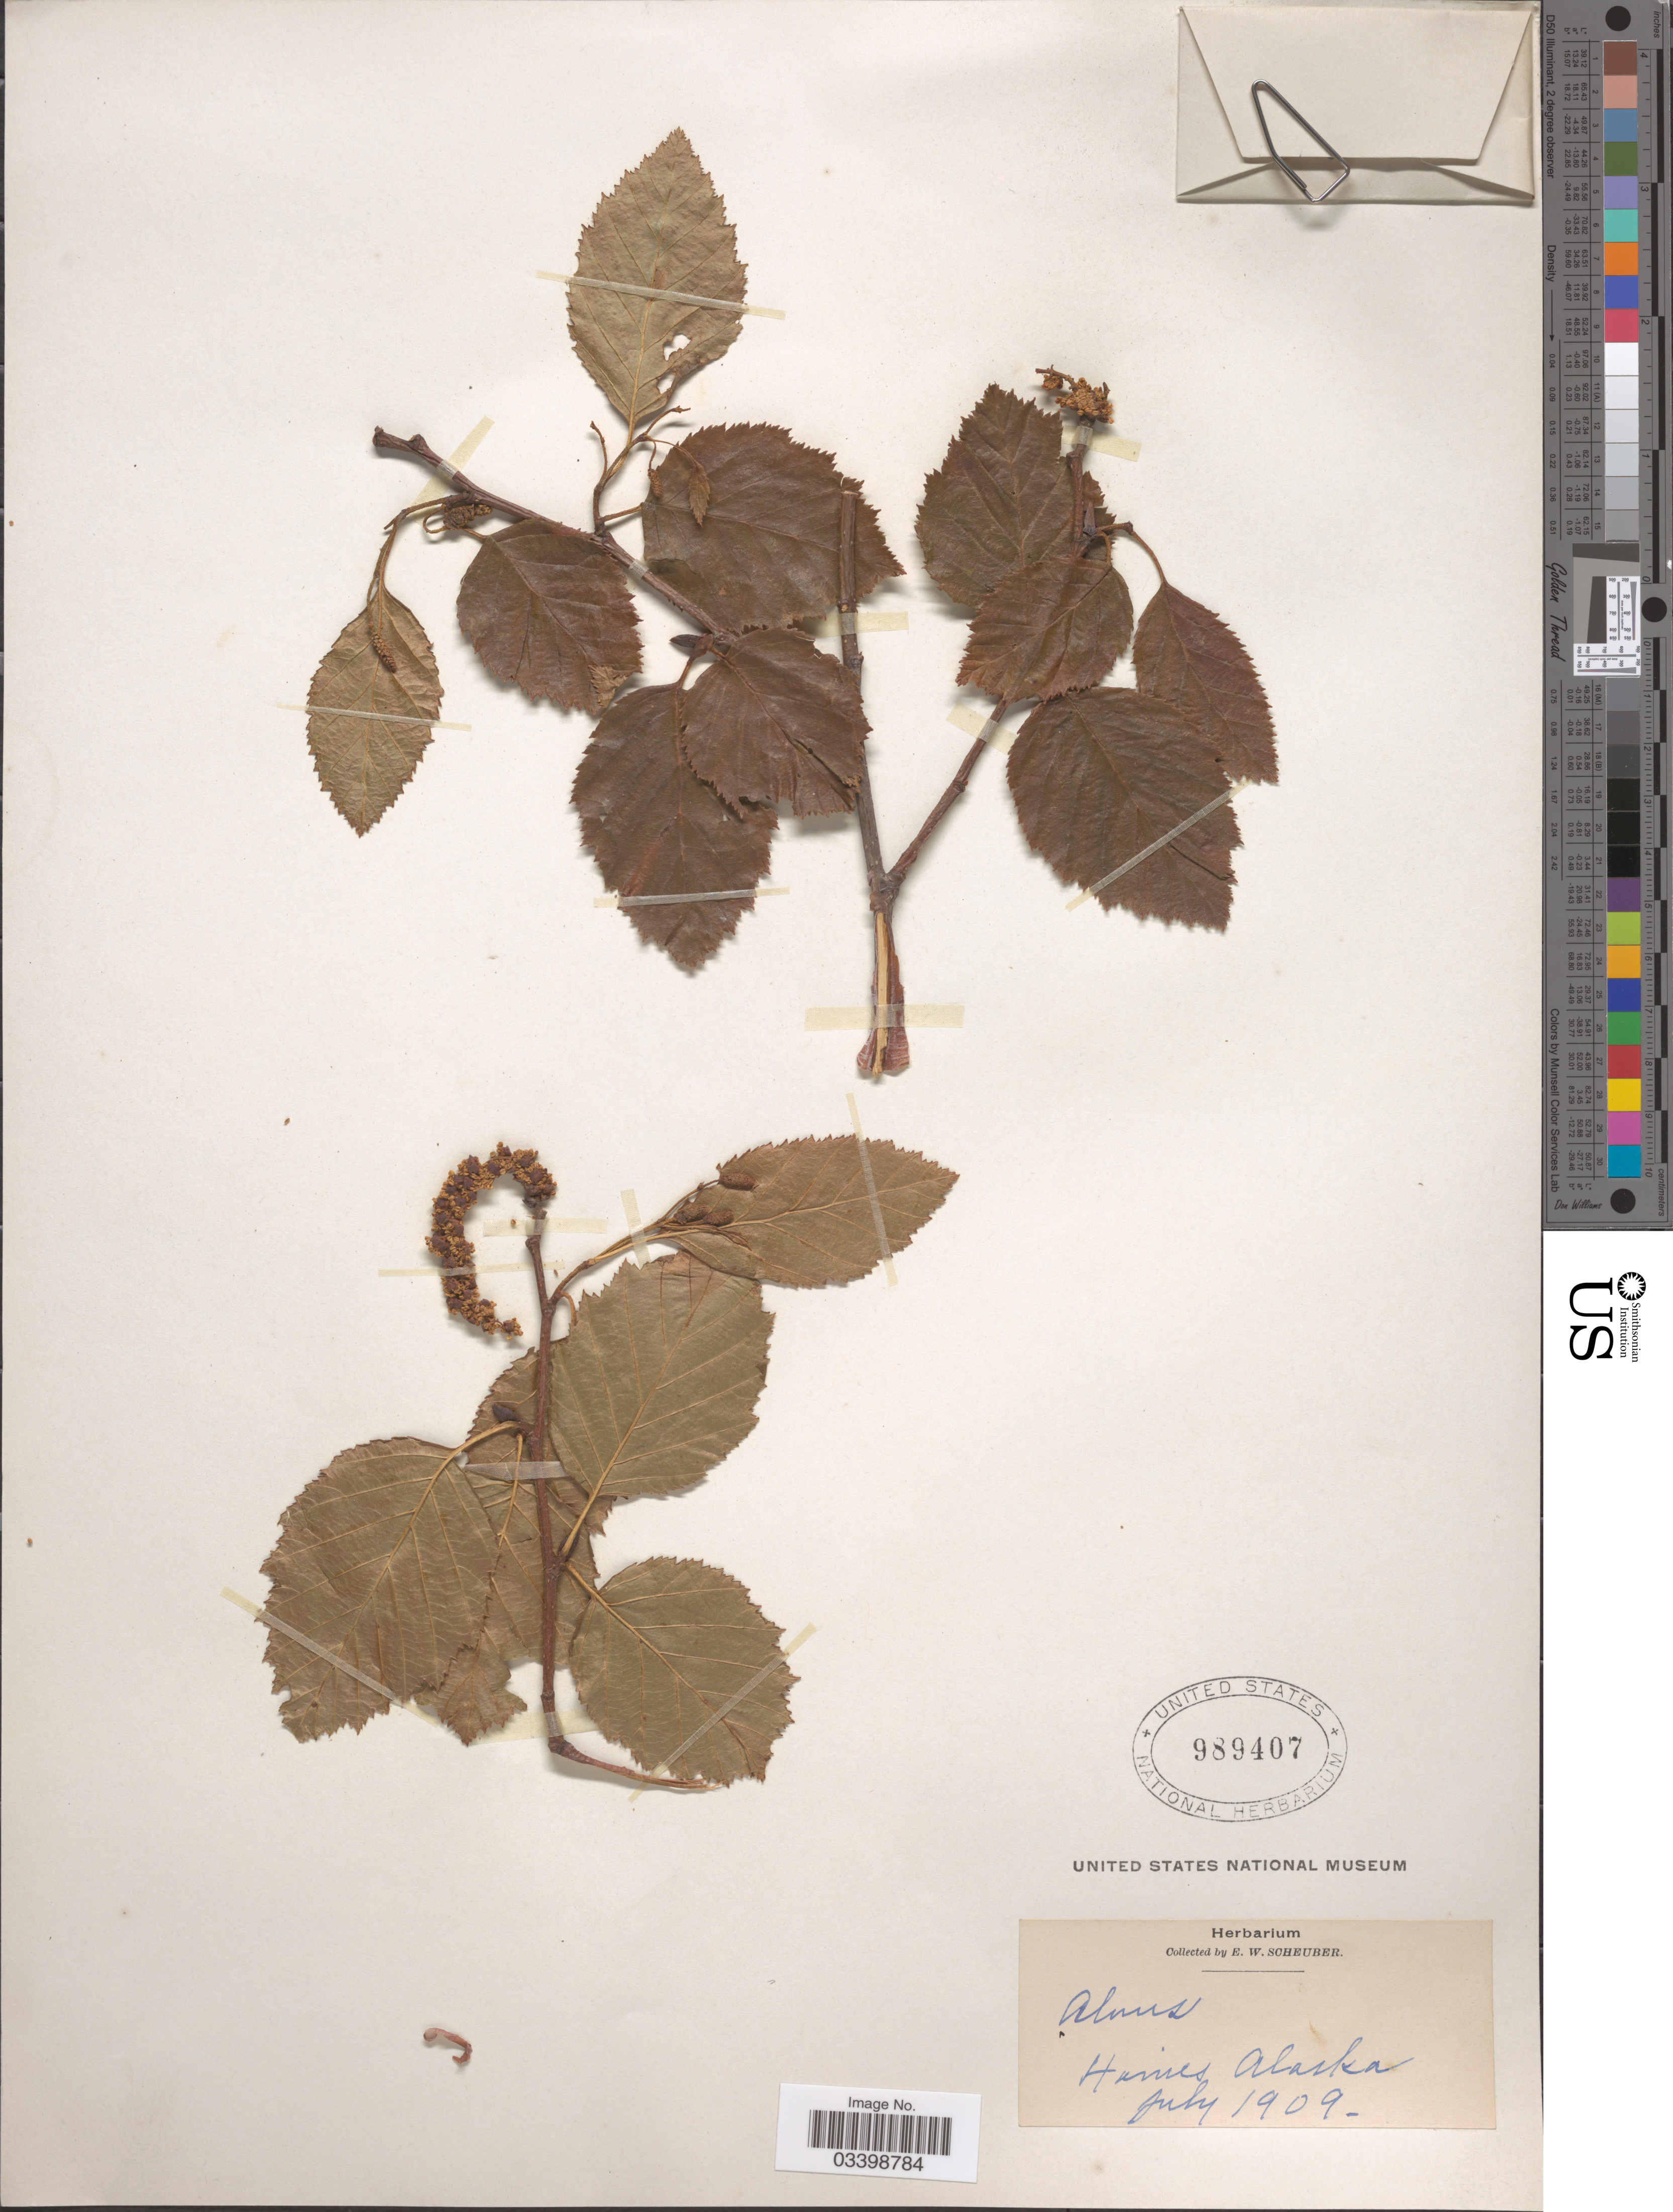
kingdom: Plantae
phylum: Tracheophyta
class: Magnoliopsida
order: Fagales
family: Betulaceae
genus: Alnus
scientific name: Alnus viridis subsp. sinuata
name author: Regel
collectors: E. Scheuber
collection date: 1909-07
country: United States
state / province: Alaska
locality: Haines.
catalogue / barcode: US 989407